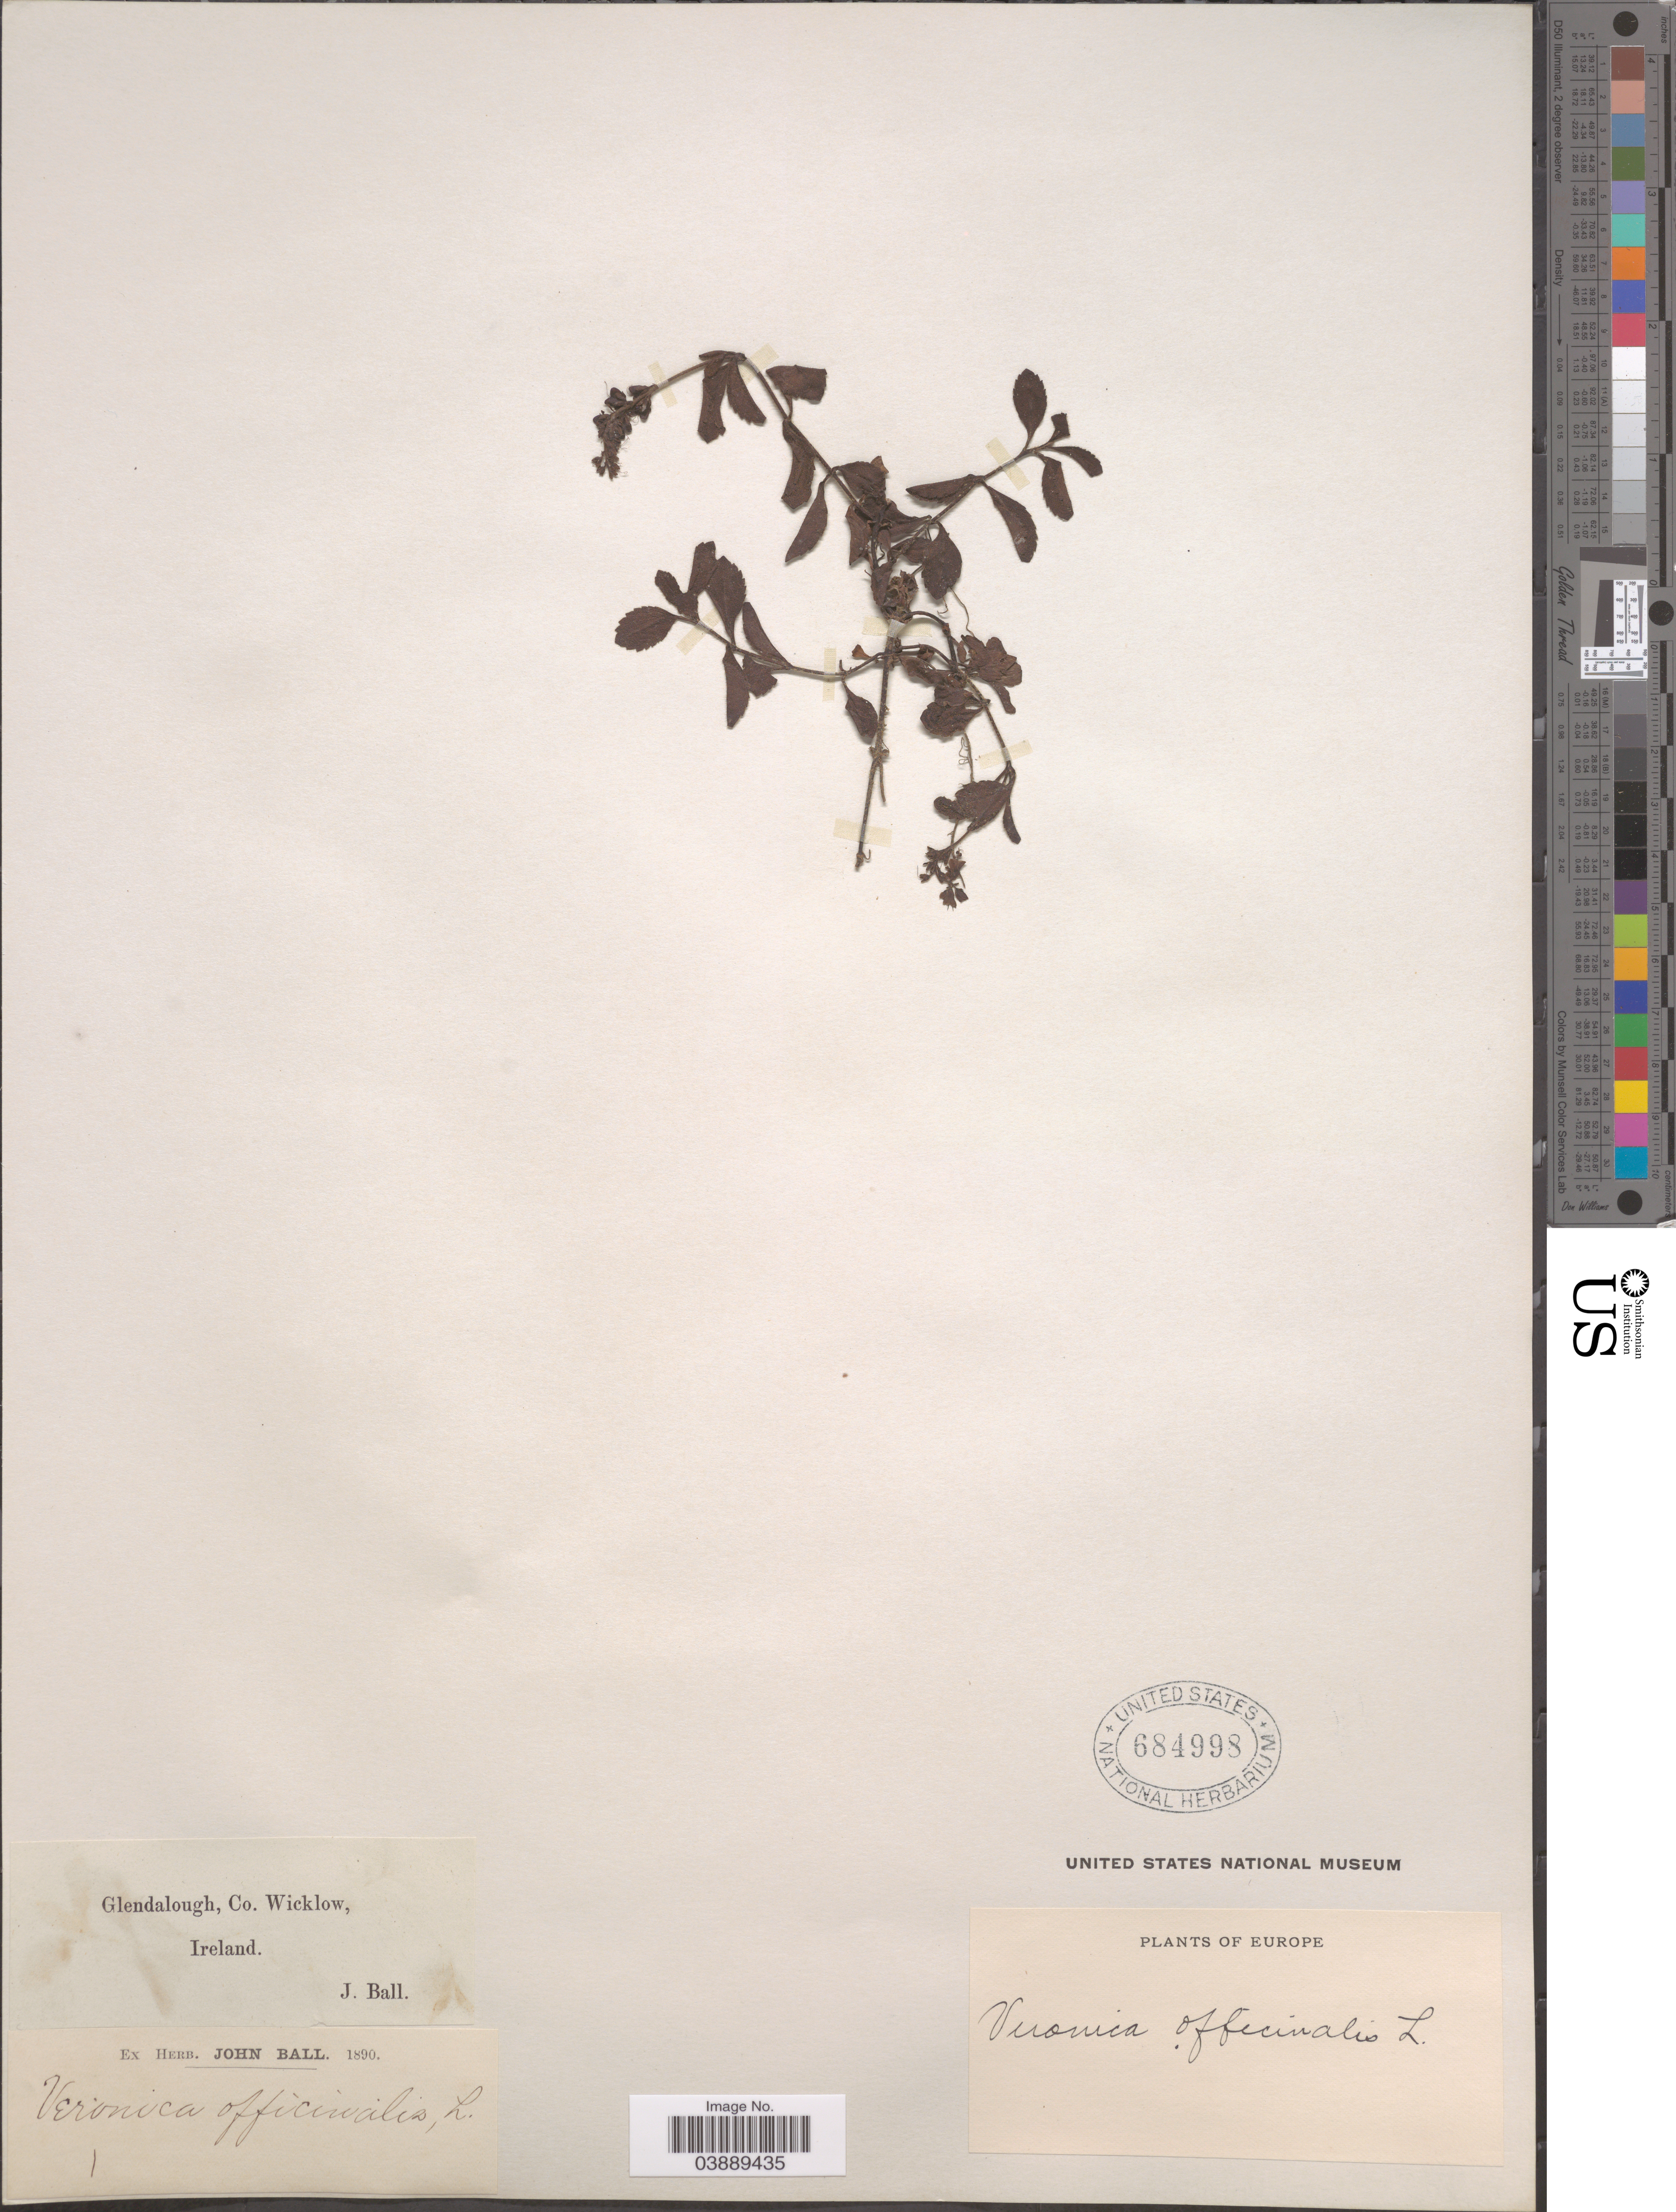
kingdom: Plantae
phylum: Tracheophyta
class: Magnoliopsida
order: Lamiales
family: Plantaginaceae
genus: Veronica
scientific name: Veronica officinalis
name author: L.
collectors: J. Ball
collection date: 1890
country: Ireland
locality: Glendalough, Co. Wicklow.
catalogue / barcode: US 684998